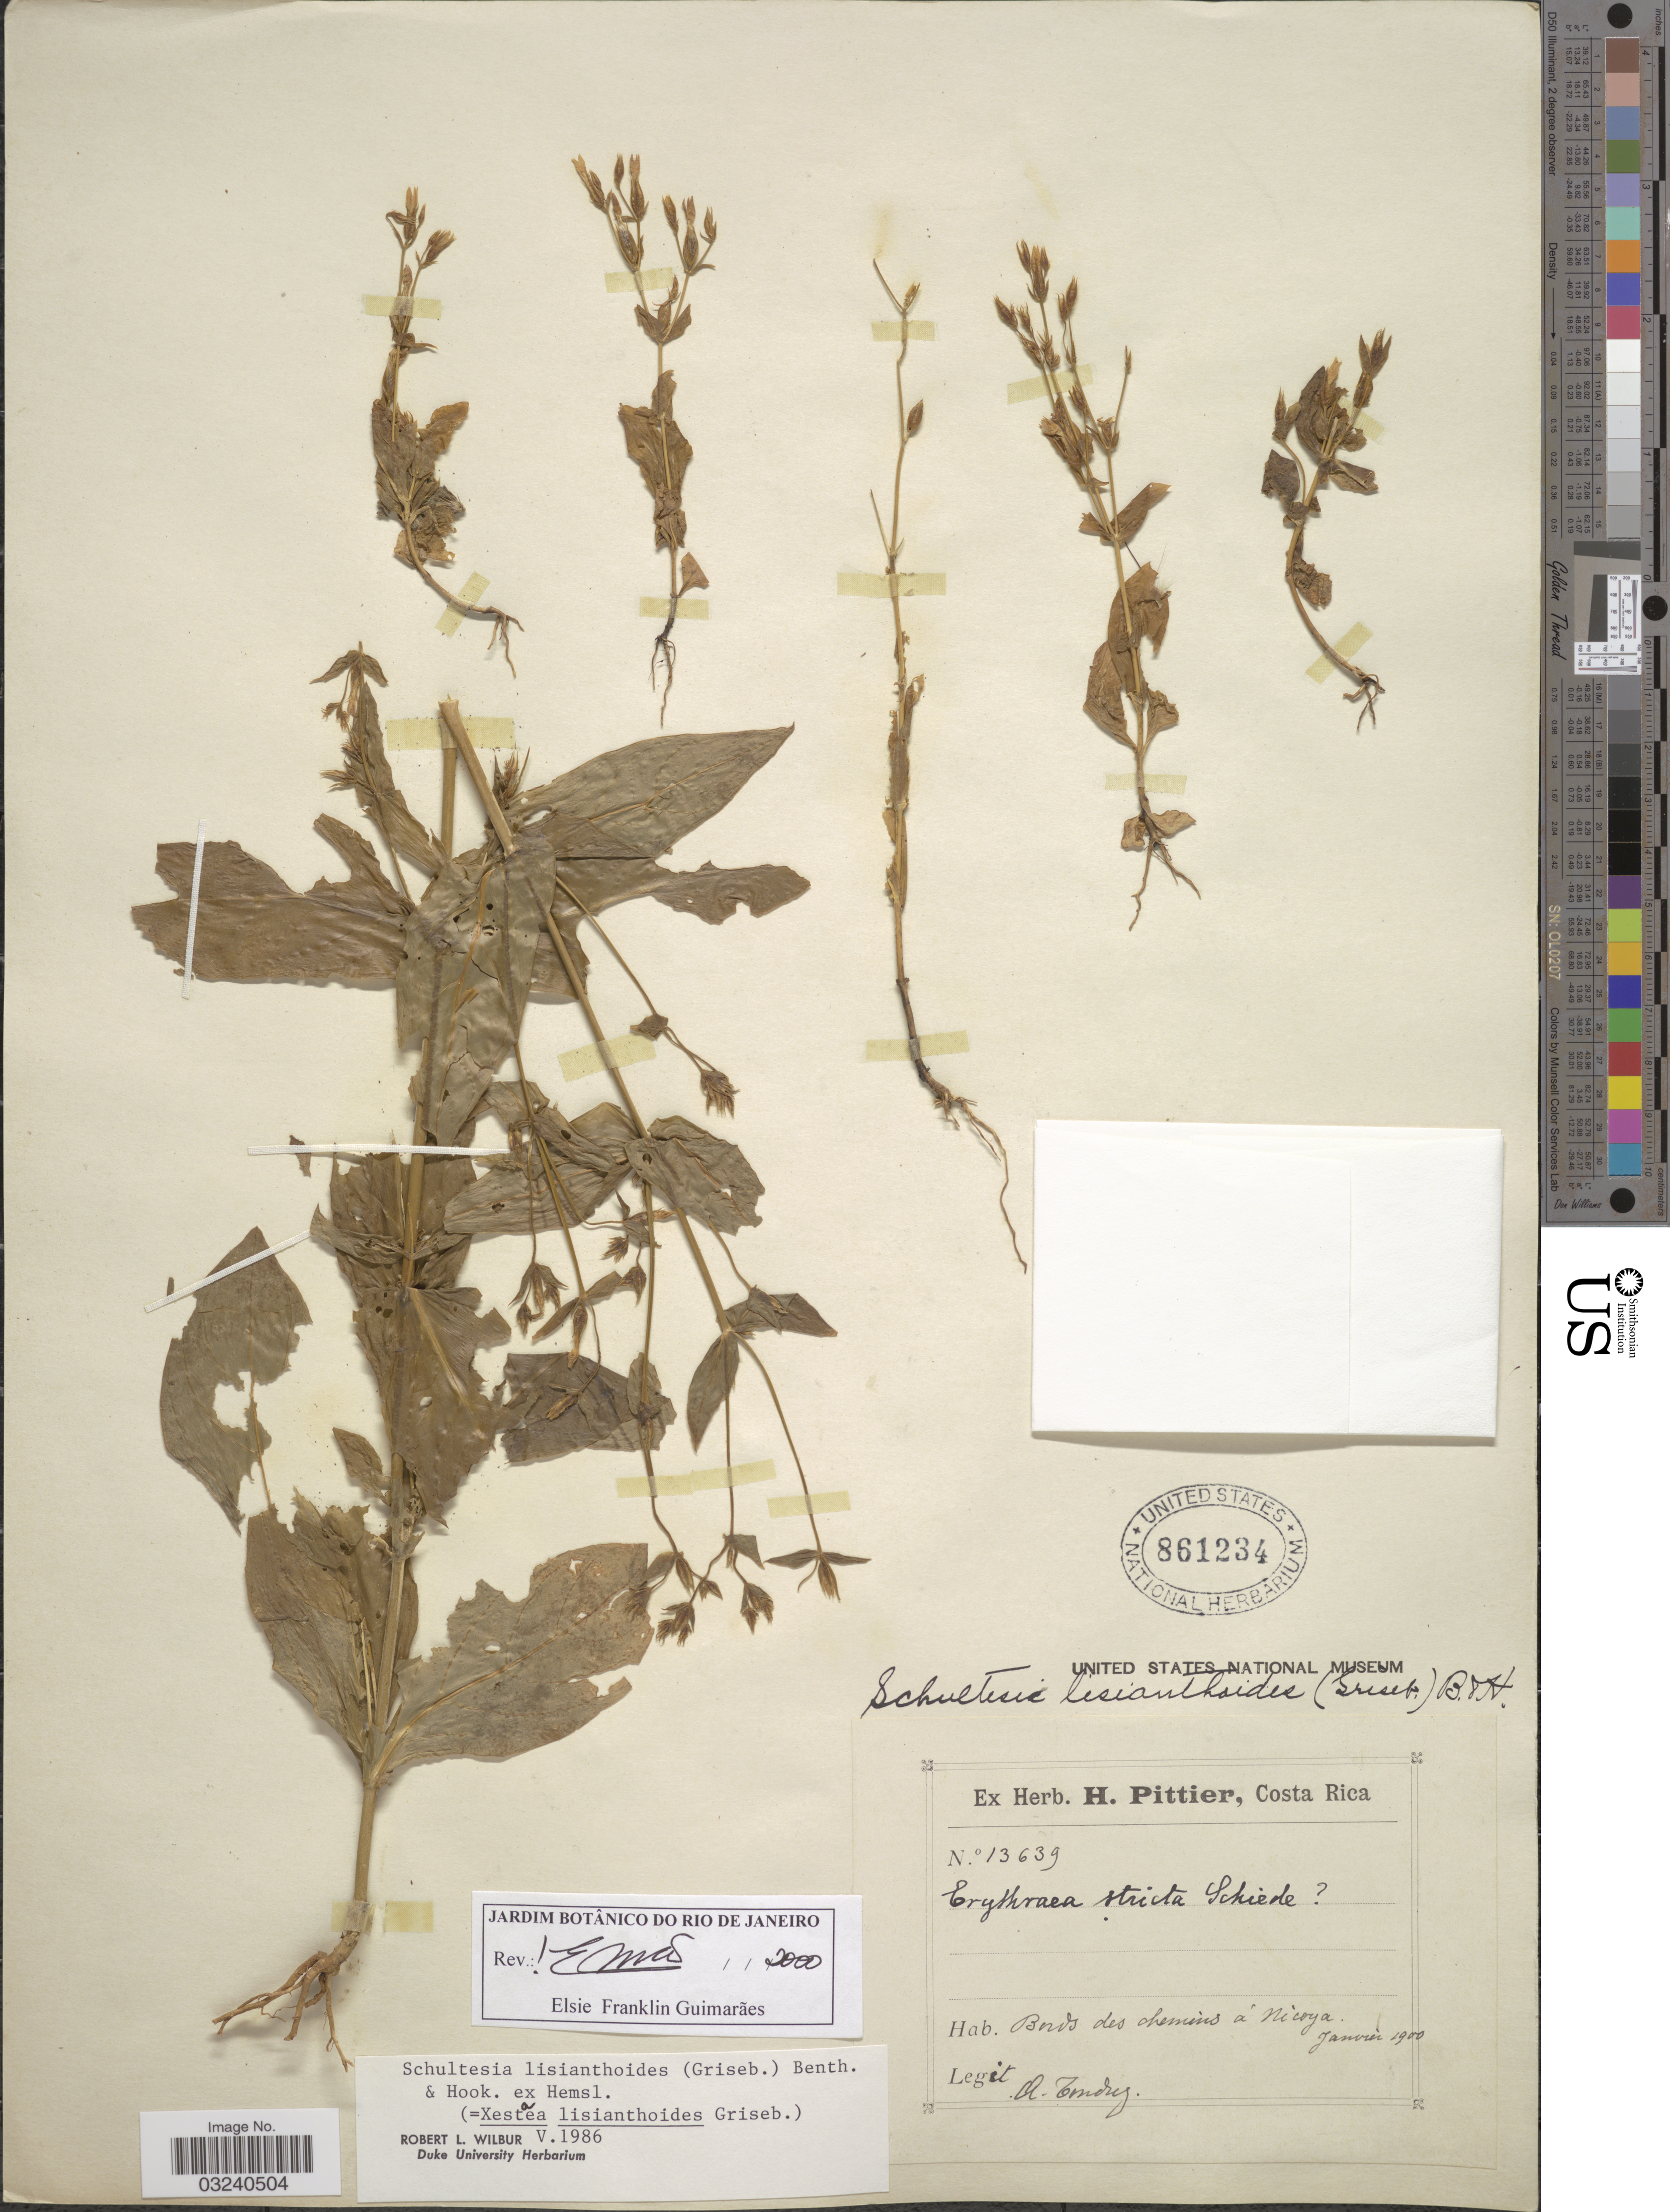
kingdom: Plantae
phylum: Tracheophyta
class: Magnoliopsida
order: Gentianales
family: Gentianaceae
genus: Schultesia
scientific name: Schultesia lisianthoides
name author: (Griseb.) Benth. & Hook. f. ex Hemsl.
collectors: A. Tonduz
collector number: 13639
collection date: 1900-01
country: Costa Rica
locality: Bords des chemins á Nicoya.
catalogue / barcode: US 861234